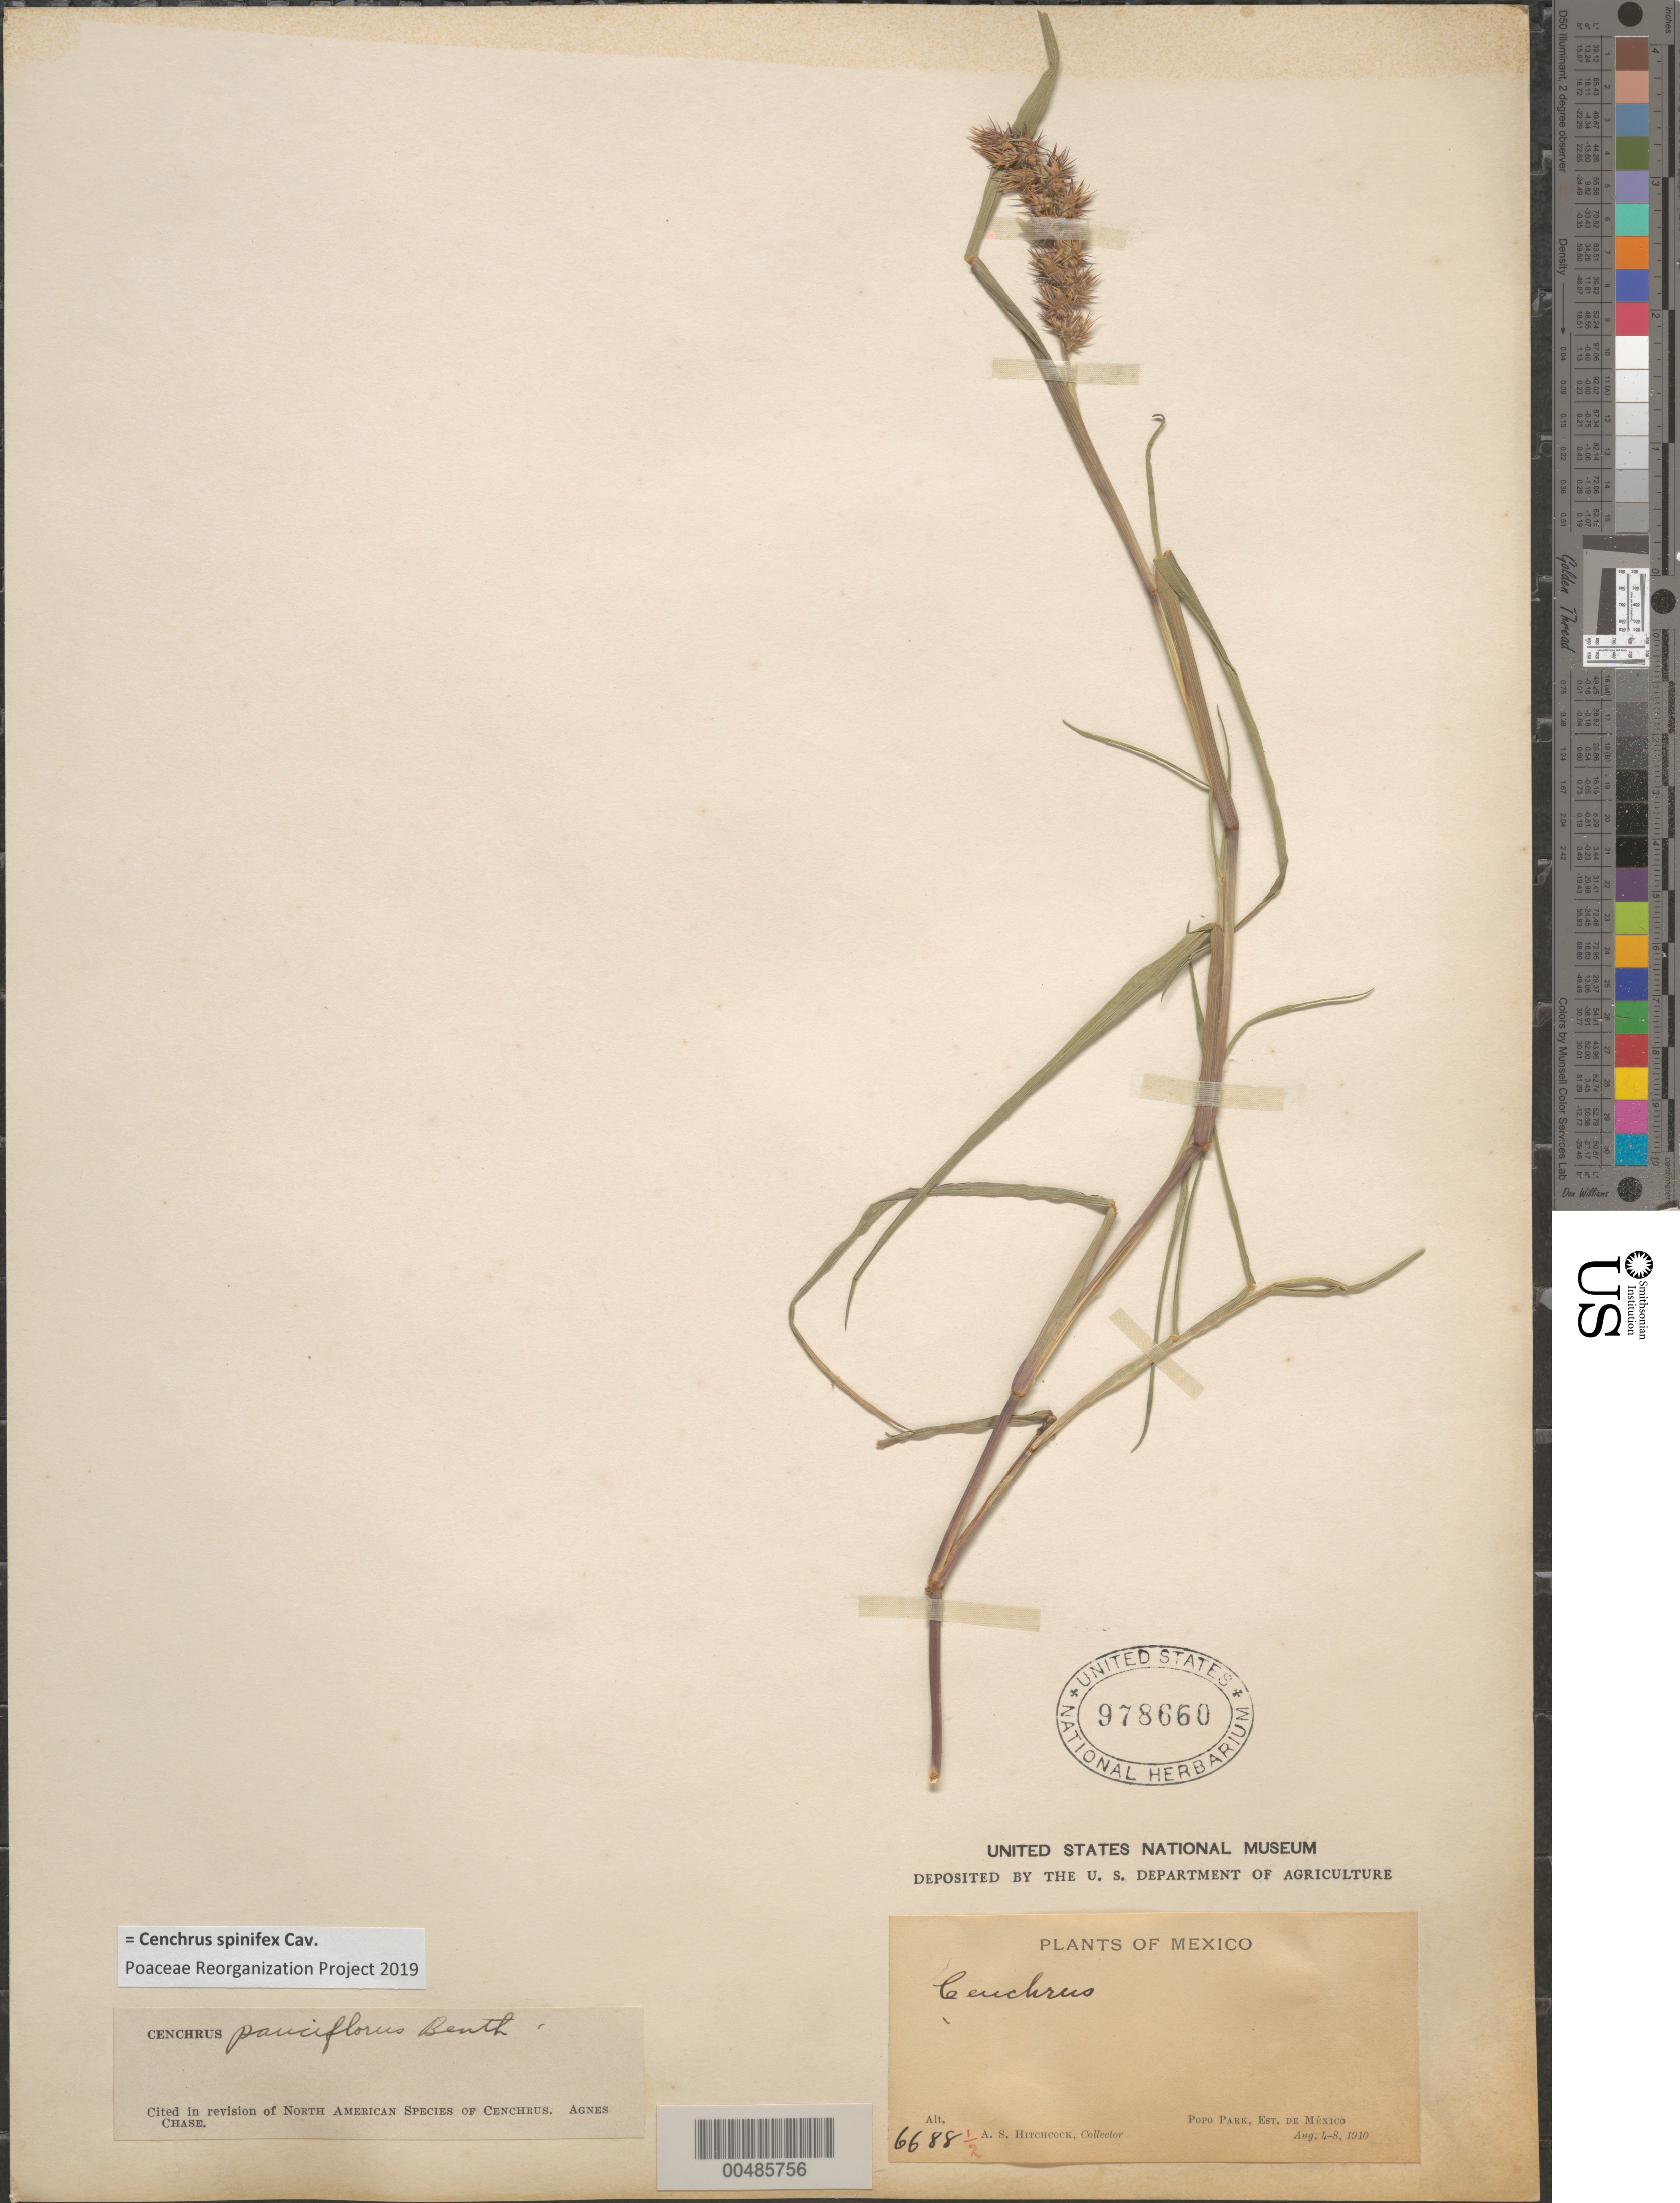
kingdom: Plantae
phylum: Tracheophyta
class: Liliopsida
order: Poales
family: Poaceae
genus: Cenchrus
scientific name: Cenchrus spinifex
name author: Cav.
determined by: Poaceae Reorganization Project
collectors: A. S. Hitchcock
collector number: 6688.5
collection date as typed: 4 Aug 1910 to 8 Aug 1910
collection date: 1910-08-04/1910-08-08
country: Mexico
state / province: México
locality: Popo Park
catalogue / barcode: US 978660